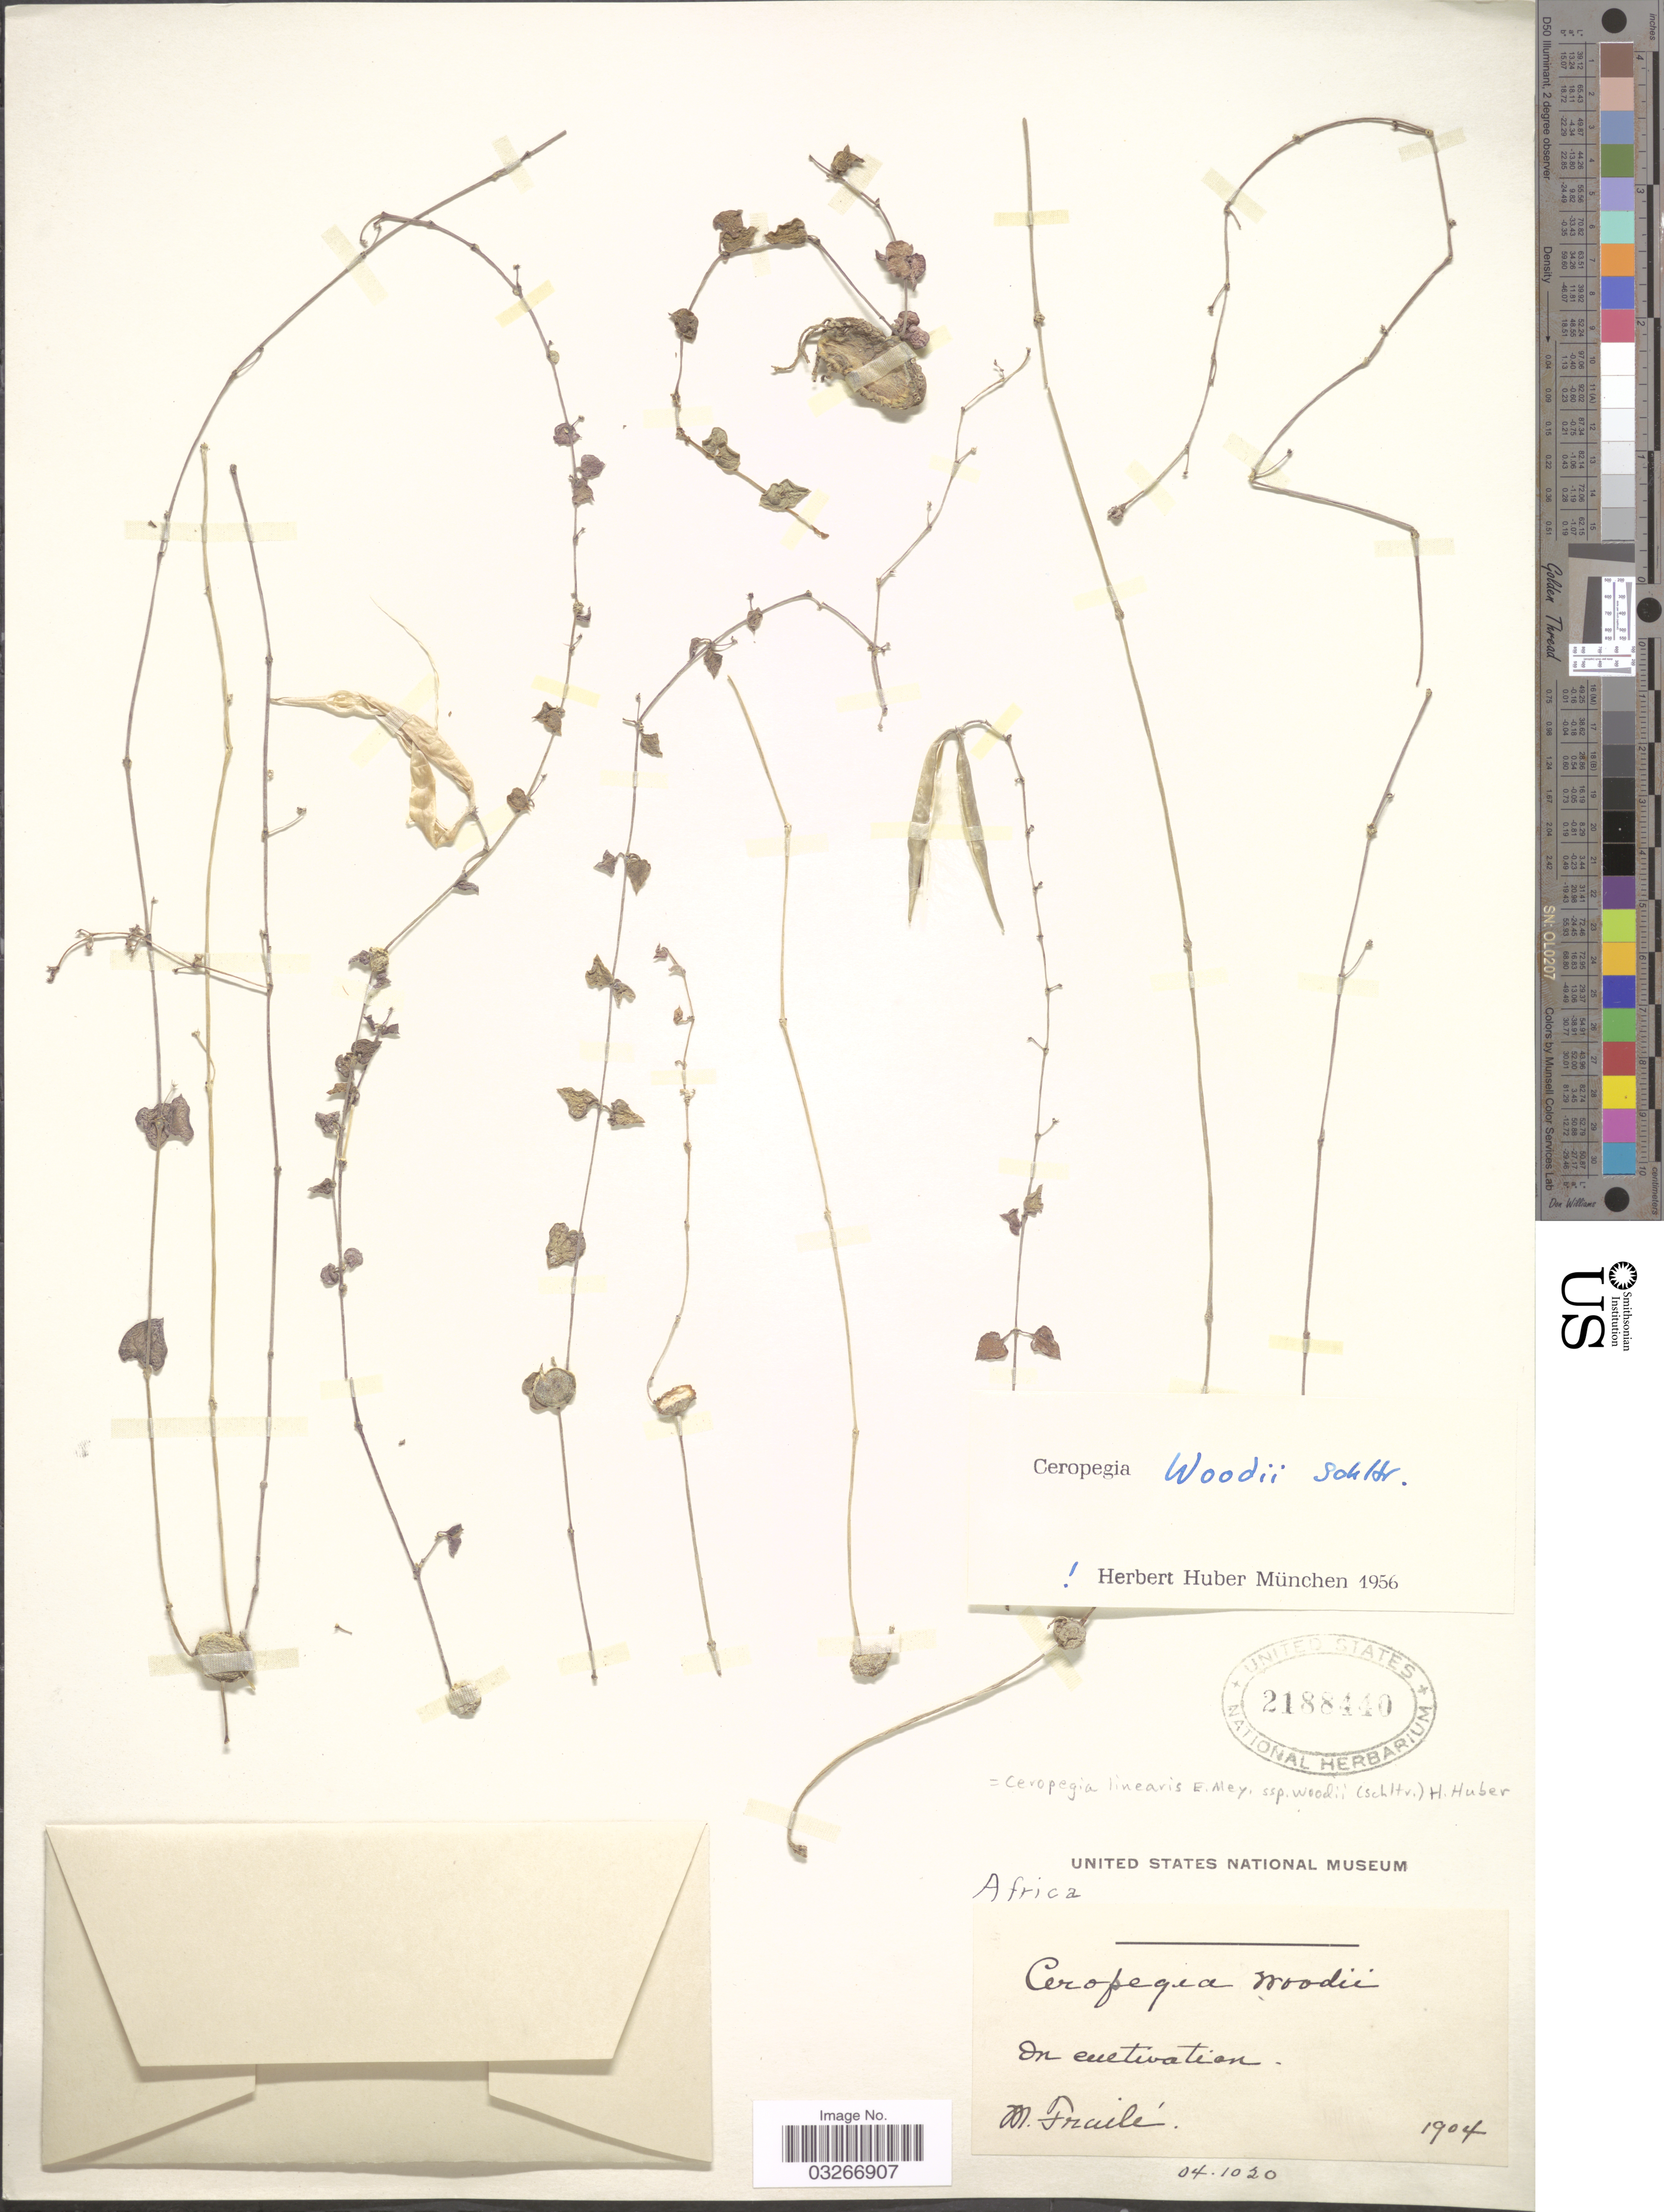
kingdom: Plantae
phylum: Tracheophyta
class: Magnoliopsida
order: Gentianales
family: Apocynaceae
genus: Ceropegia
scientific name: Ceropegia linearis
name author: E. Mey.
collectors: M. Fraile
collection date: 1904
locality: Africa.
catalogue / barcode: US 2188440